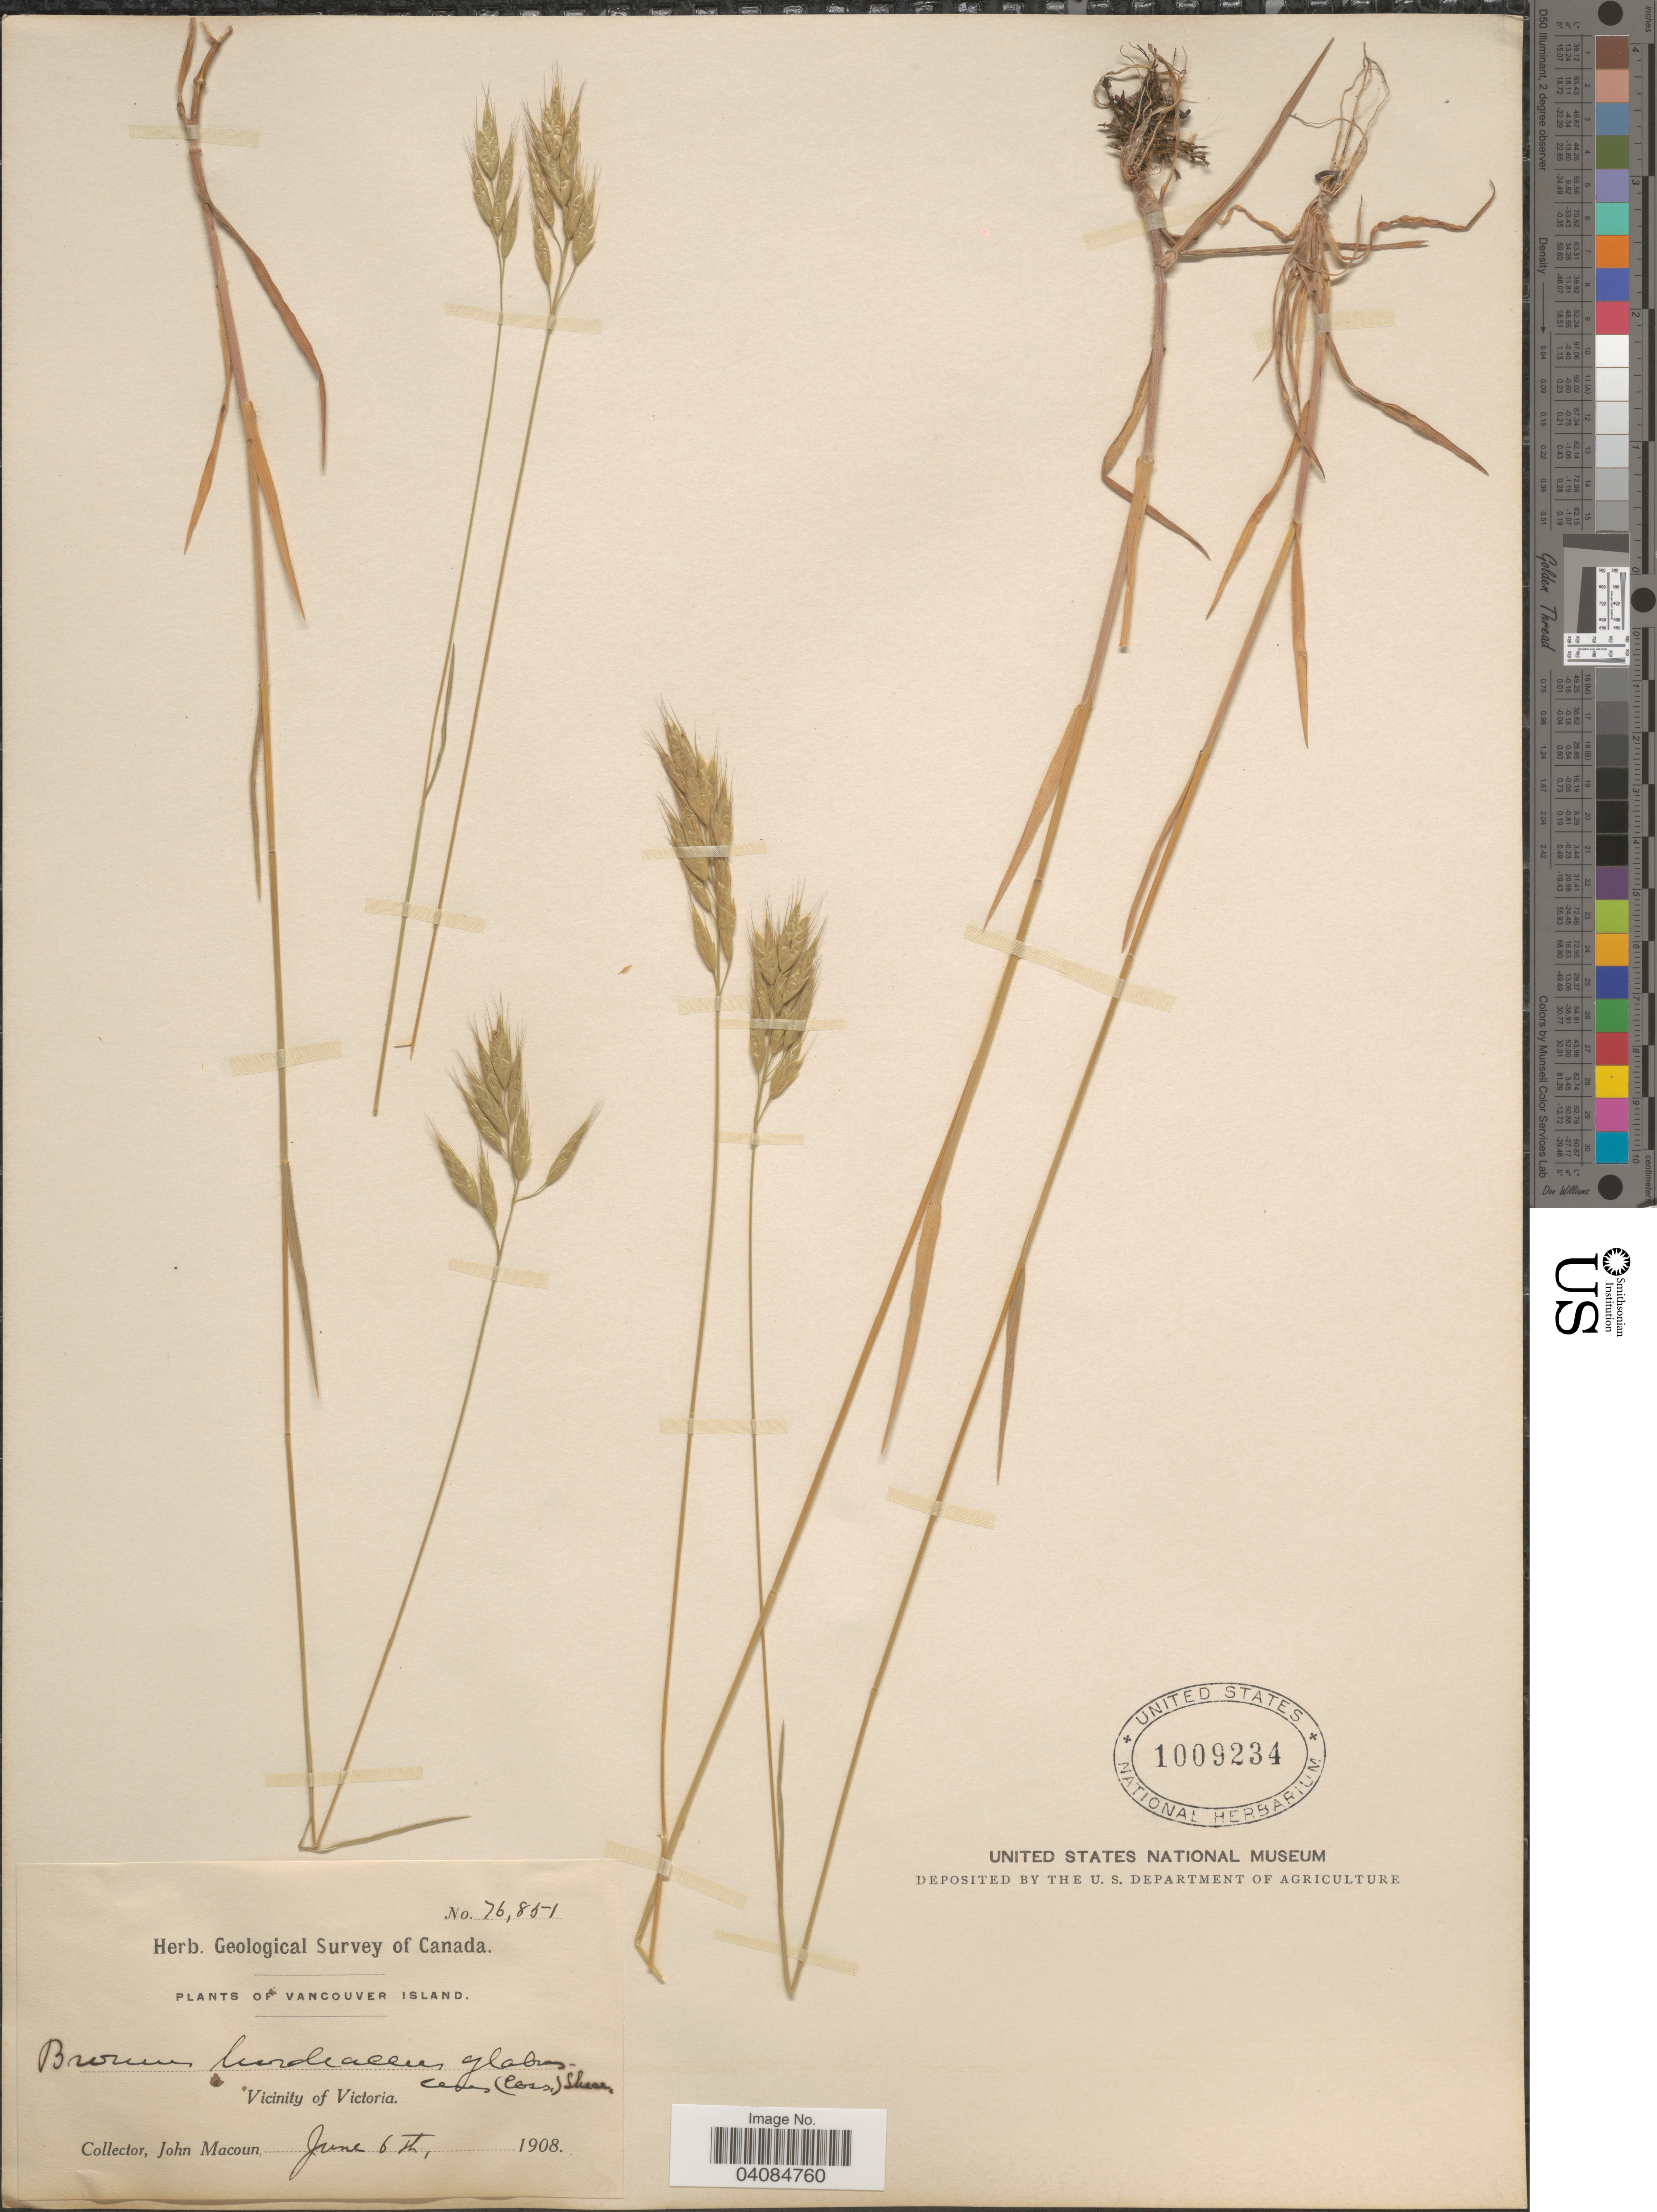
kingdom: Plantae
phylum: Tracheophyta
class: Liliopsida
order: Poales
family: Poaceae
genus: Bromus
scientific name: Bromus racemosus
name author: L.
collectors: J. Macoun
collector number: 76851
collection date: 1908-06-06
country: Canada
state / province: British Columbia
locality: Herb. Geological Survey of Canada. Vancouver Island. Vicinity of Victoria.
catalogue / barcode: US 1009234